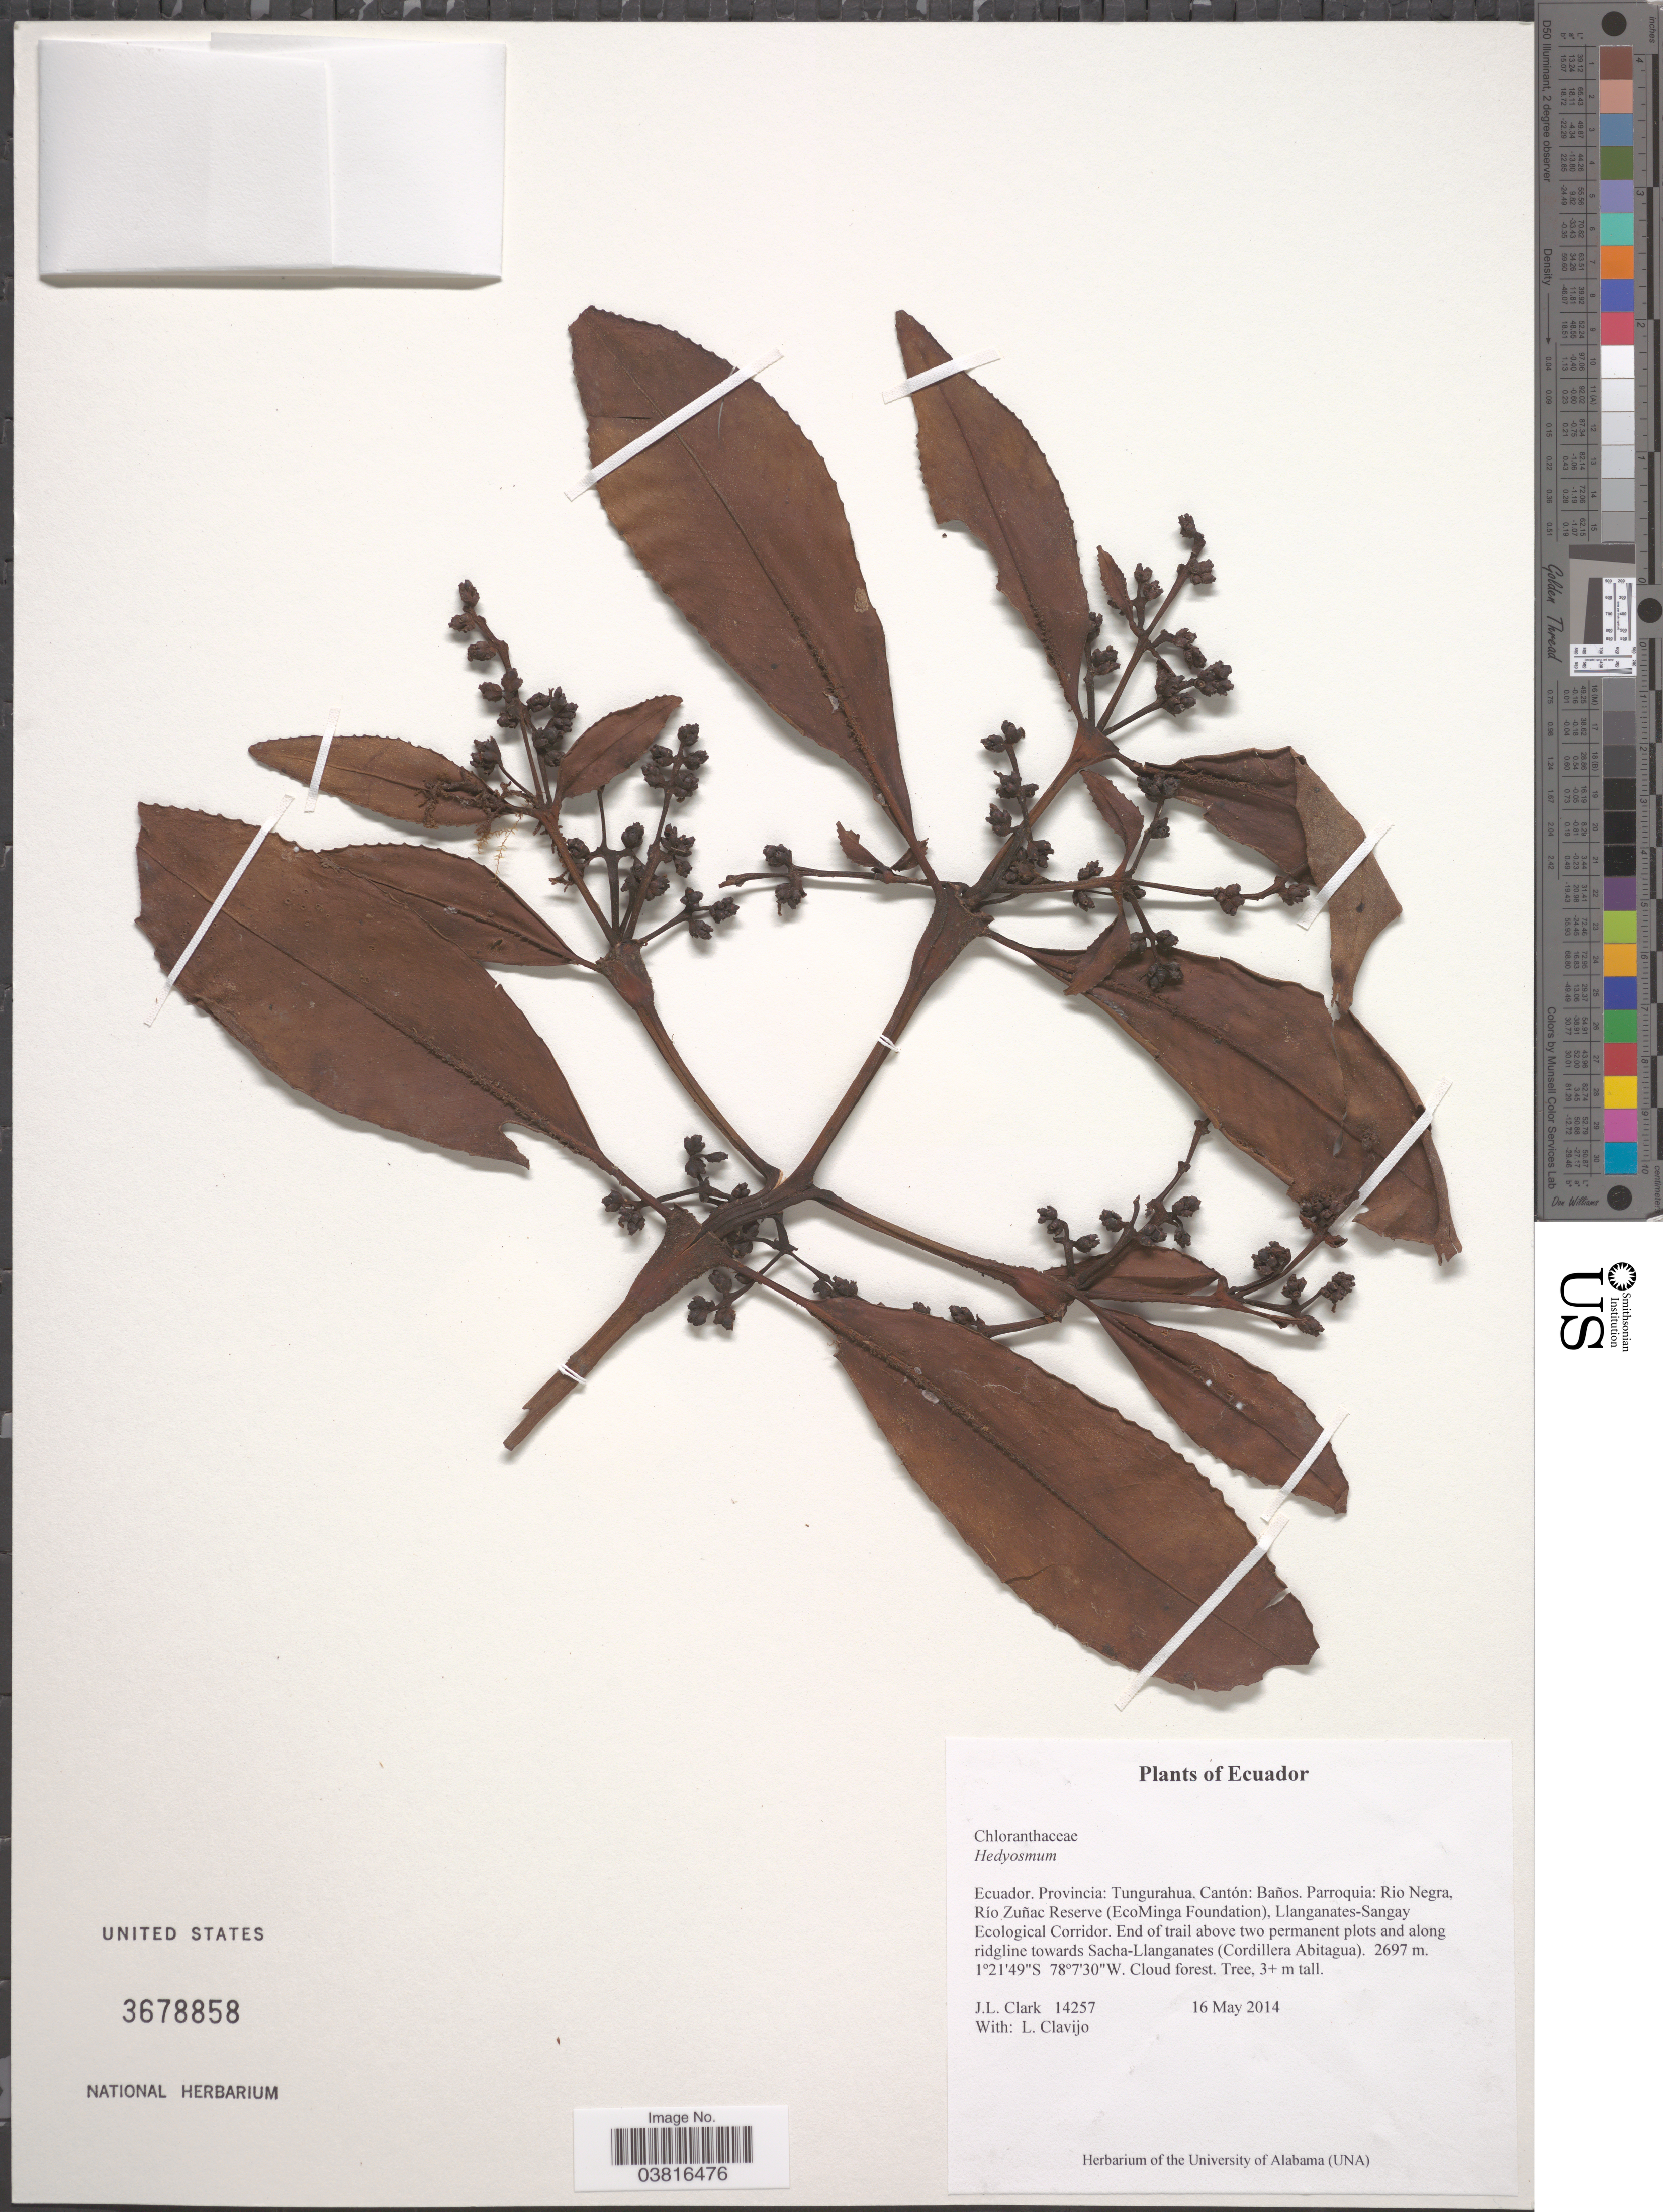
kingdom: Plantae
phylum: Tracheophyta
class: Magnoliopsida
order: Chloranthales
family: Chloranthaceae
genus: Hedyosmum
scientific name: Hedyosmum sp.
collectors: J. L. Clark & L. Clavijo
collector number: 14257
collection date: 2014-05-16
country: Ecuador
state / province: Tungurahua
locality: Cantón: Baños. Parroquia: Rio Negra, Río Zuñac Reserve (EcoMinga Foundation), Llanganates-Sangay Ecological Corridor. End of trail above two permanent plots and along ridgline towards Sacha-Llanganates (Cordillera Abitagua).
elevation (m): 2697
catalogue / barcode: US 3678858